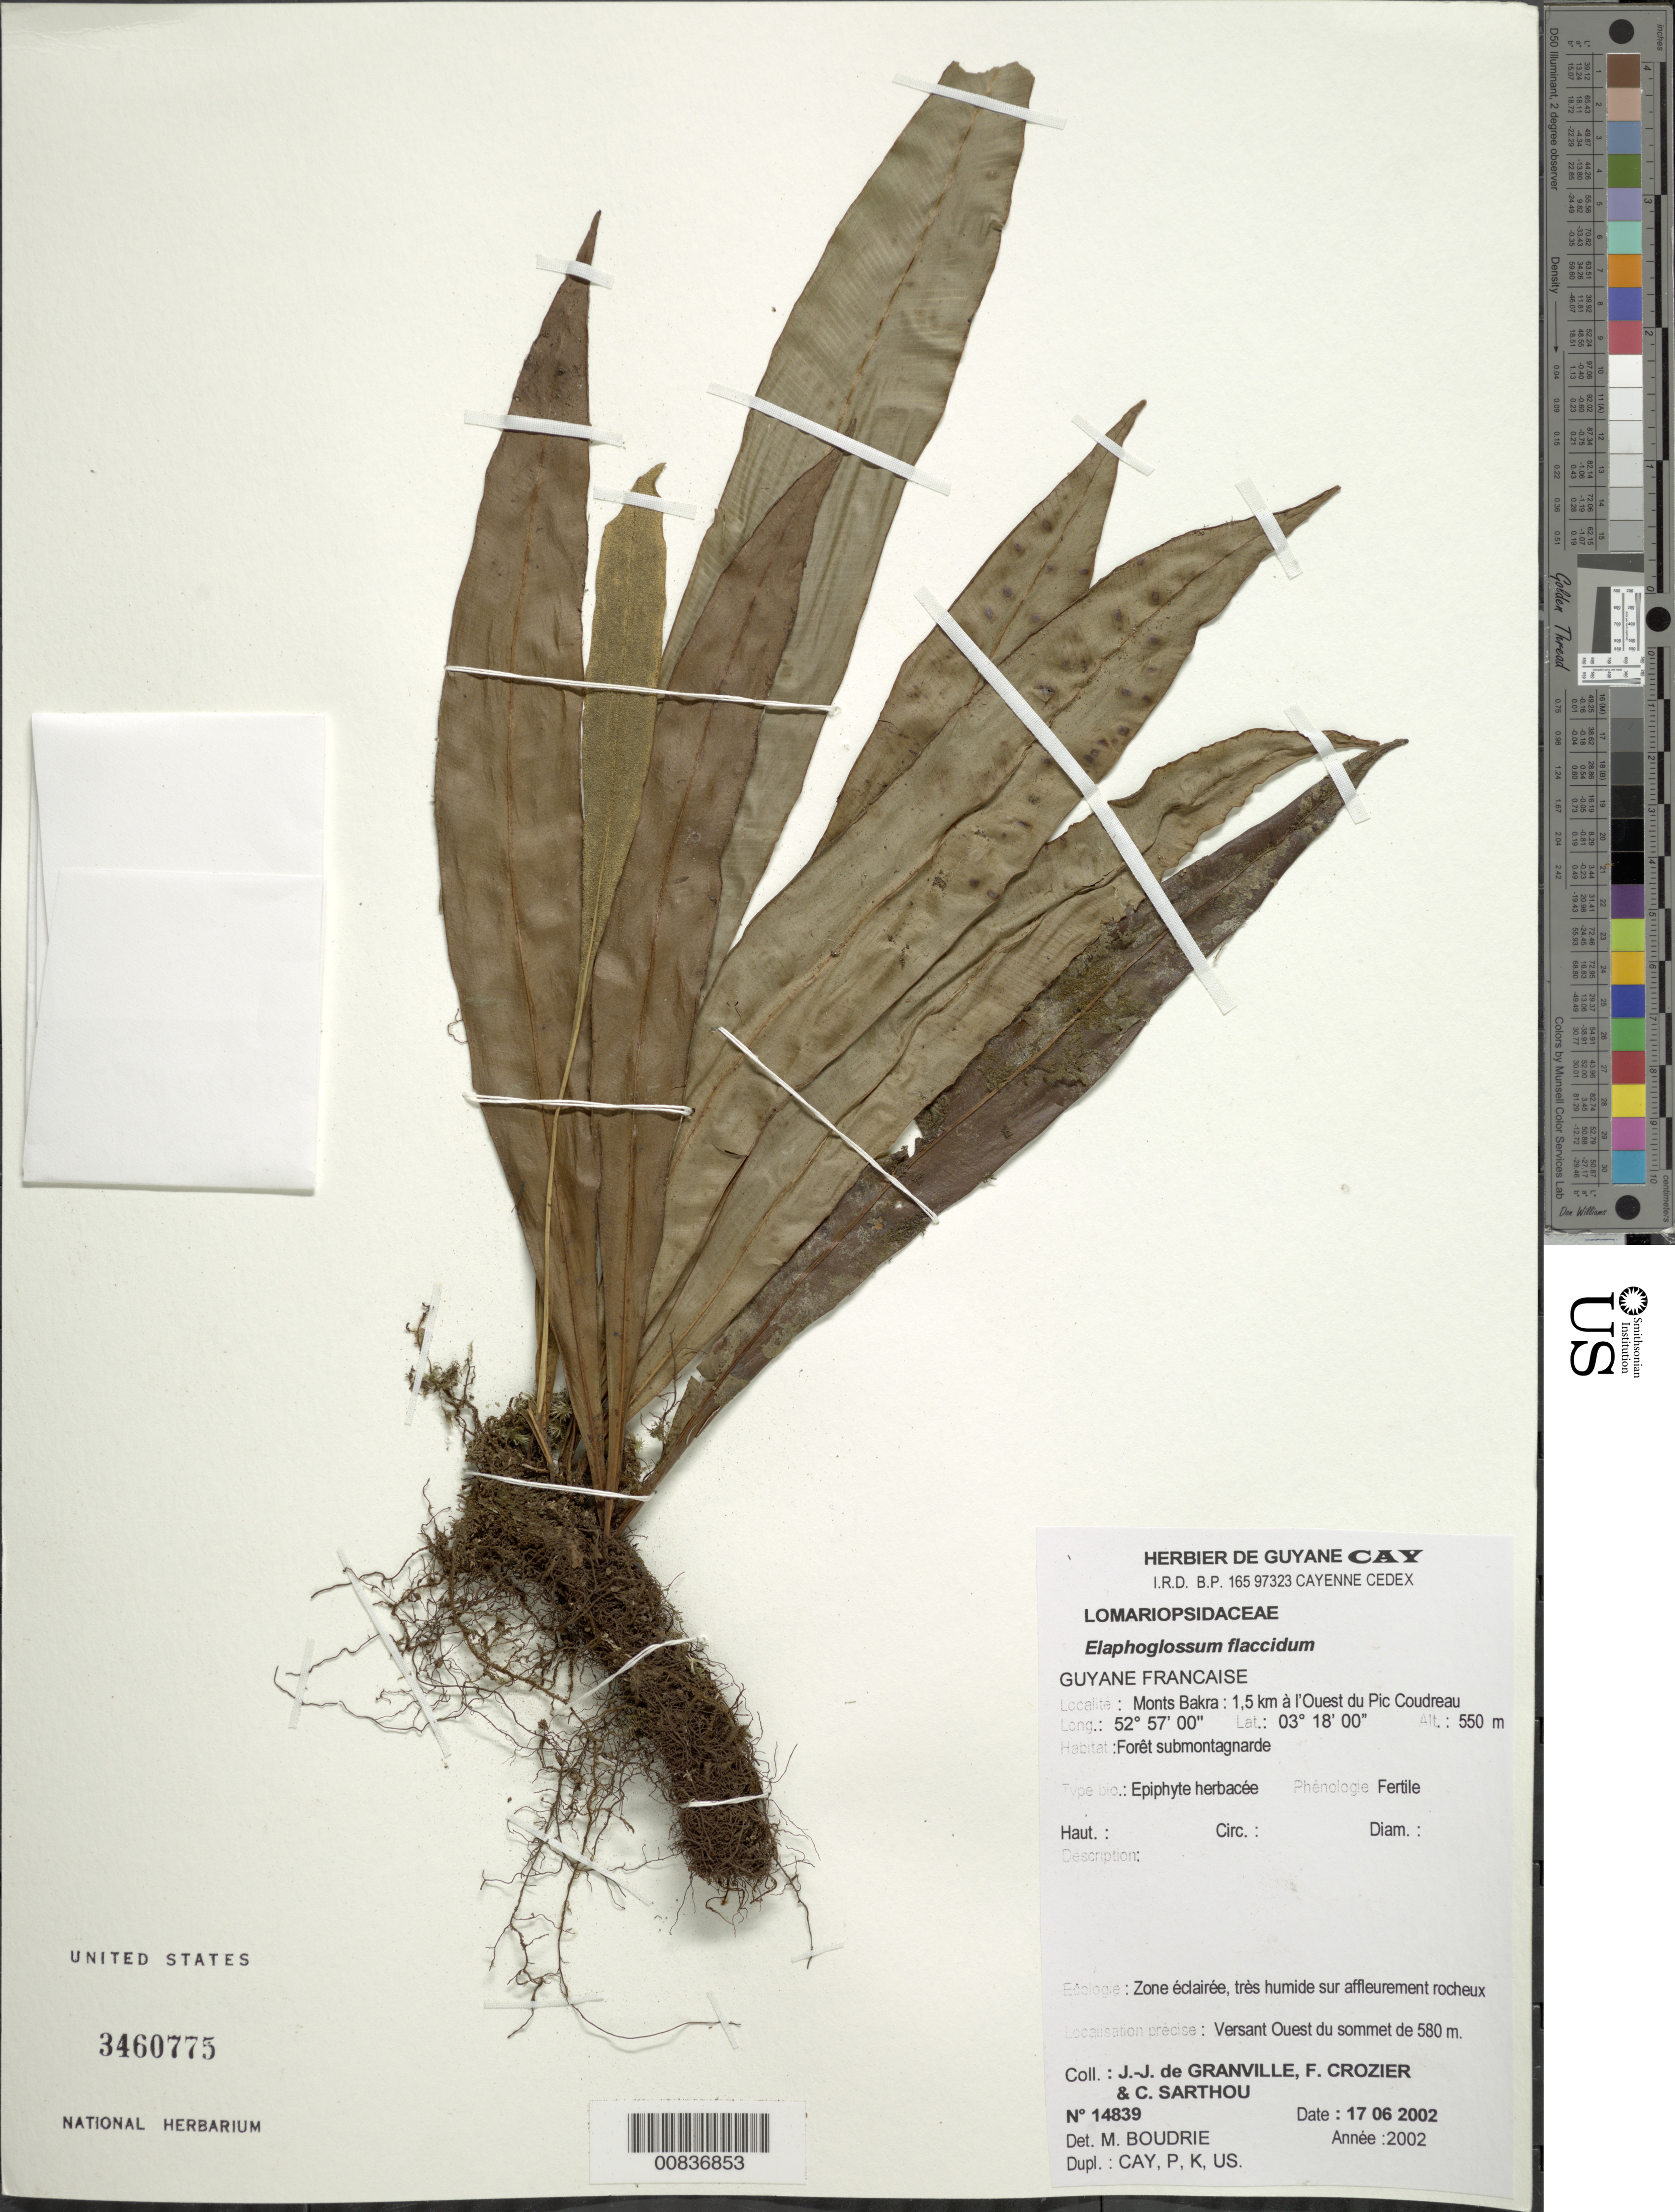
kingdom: Plantae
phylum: Tracheophyta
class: Polypodiopsida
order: Polypodiales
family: Dryopteridaceae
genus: Elaphoglossum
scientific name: Elaphoglossum flaccidum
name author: (Fée) T. Moore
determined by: Boudrie, M.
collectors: J.-J. de Granville, F. Crozier & C. Sarthou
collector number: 14839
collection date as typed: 17-Jun-02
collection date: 2002-06-17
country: French Guiana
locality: Monts Bakra, 1.5 km a l'Ouest du Pic Coudreau, versant ouest du sommet de 580 m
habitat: Forêt submontagnarde. Zone éclairée, très humide sur affleurement rocheux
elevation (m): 550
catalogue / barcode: US 3460775